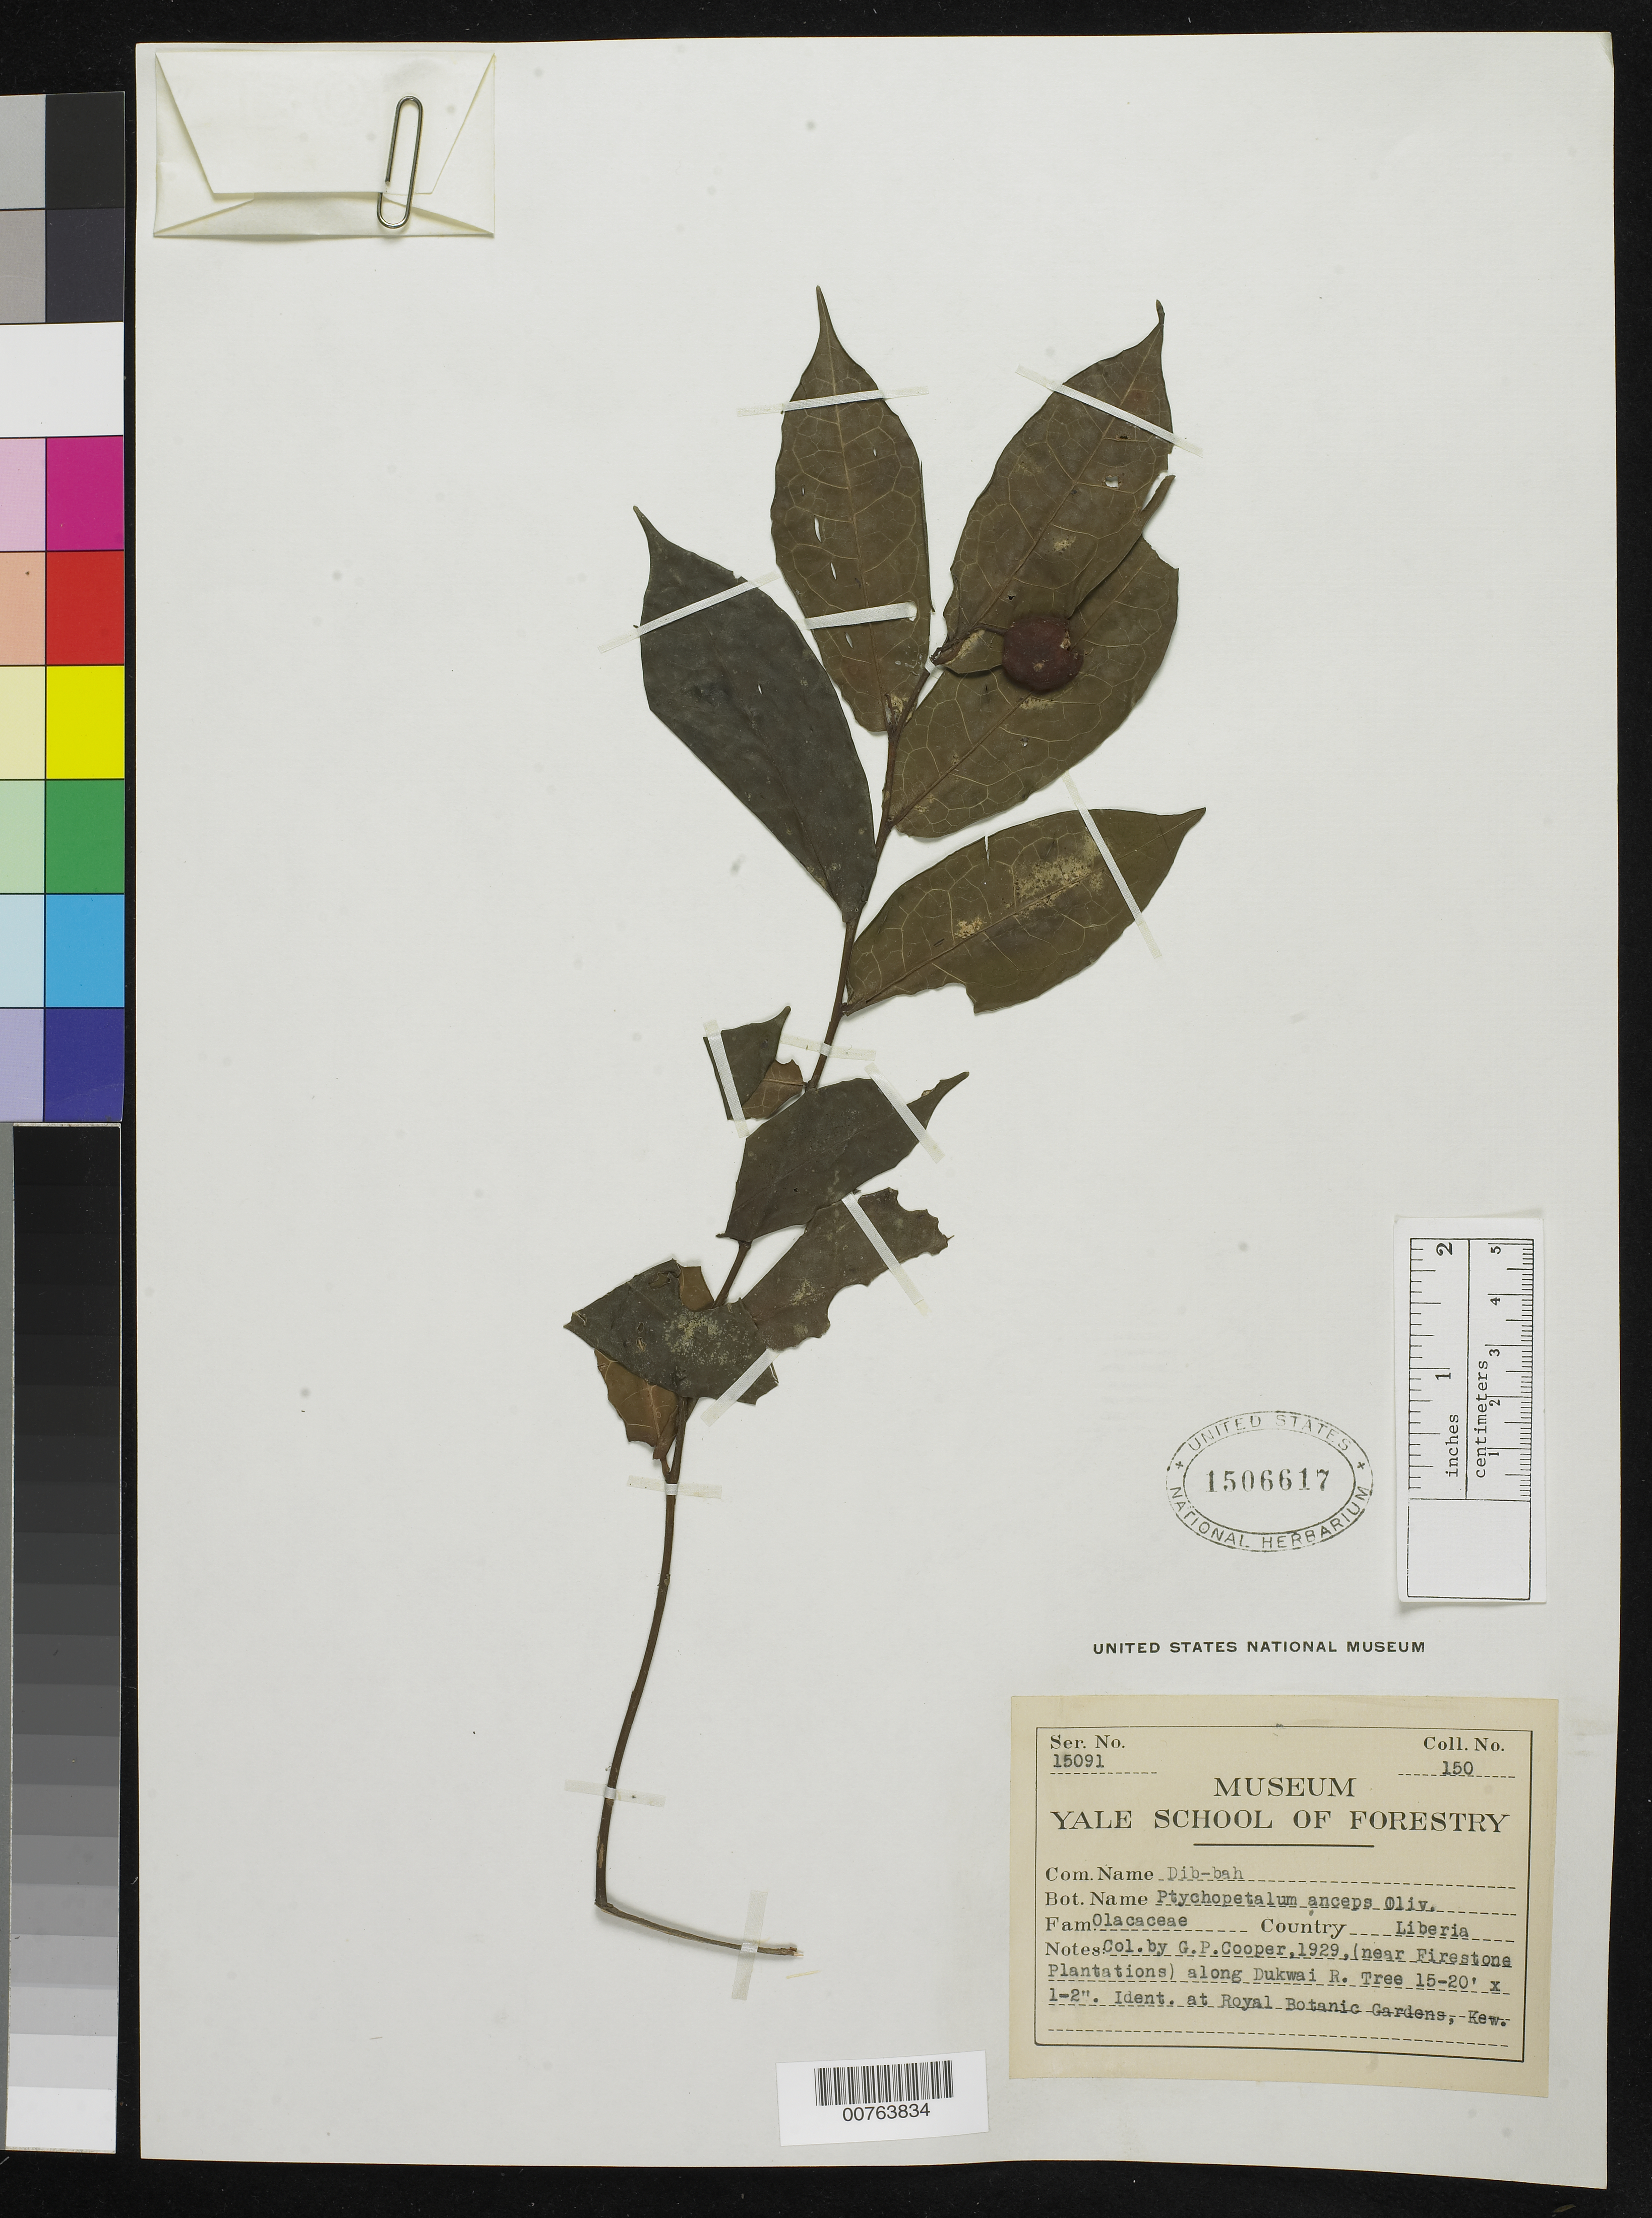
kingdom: Plantae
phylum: Tracheophyta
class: Magnoliopsida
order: Santalales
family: Olacaceae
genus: Ptychopetalum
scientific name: Ptychopetalum anceps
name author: Oliv.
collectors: G. Cooper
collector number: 150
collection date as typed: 1929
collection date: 1929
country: Liberia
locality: (near Firestone Plantations) along Dukwai River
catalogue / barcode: US 1506617